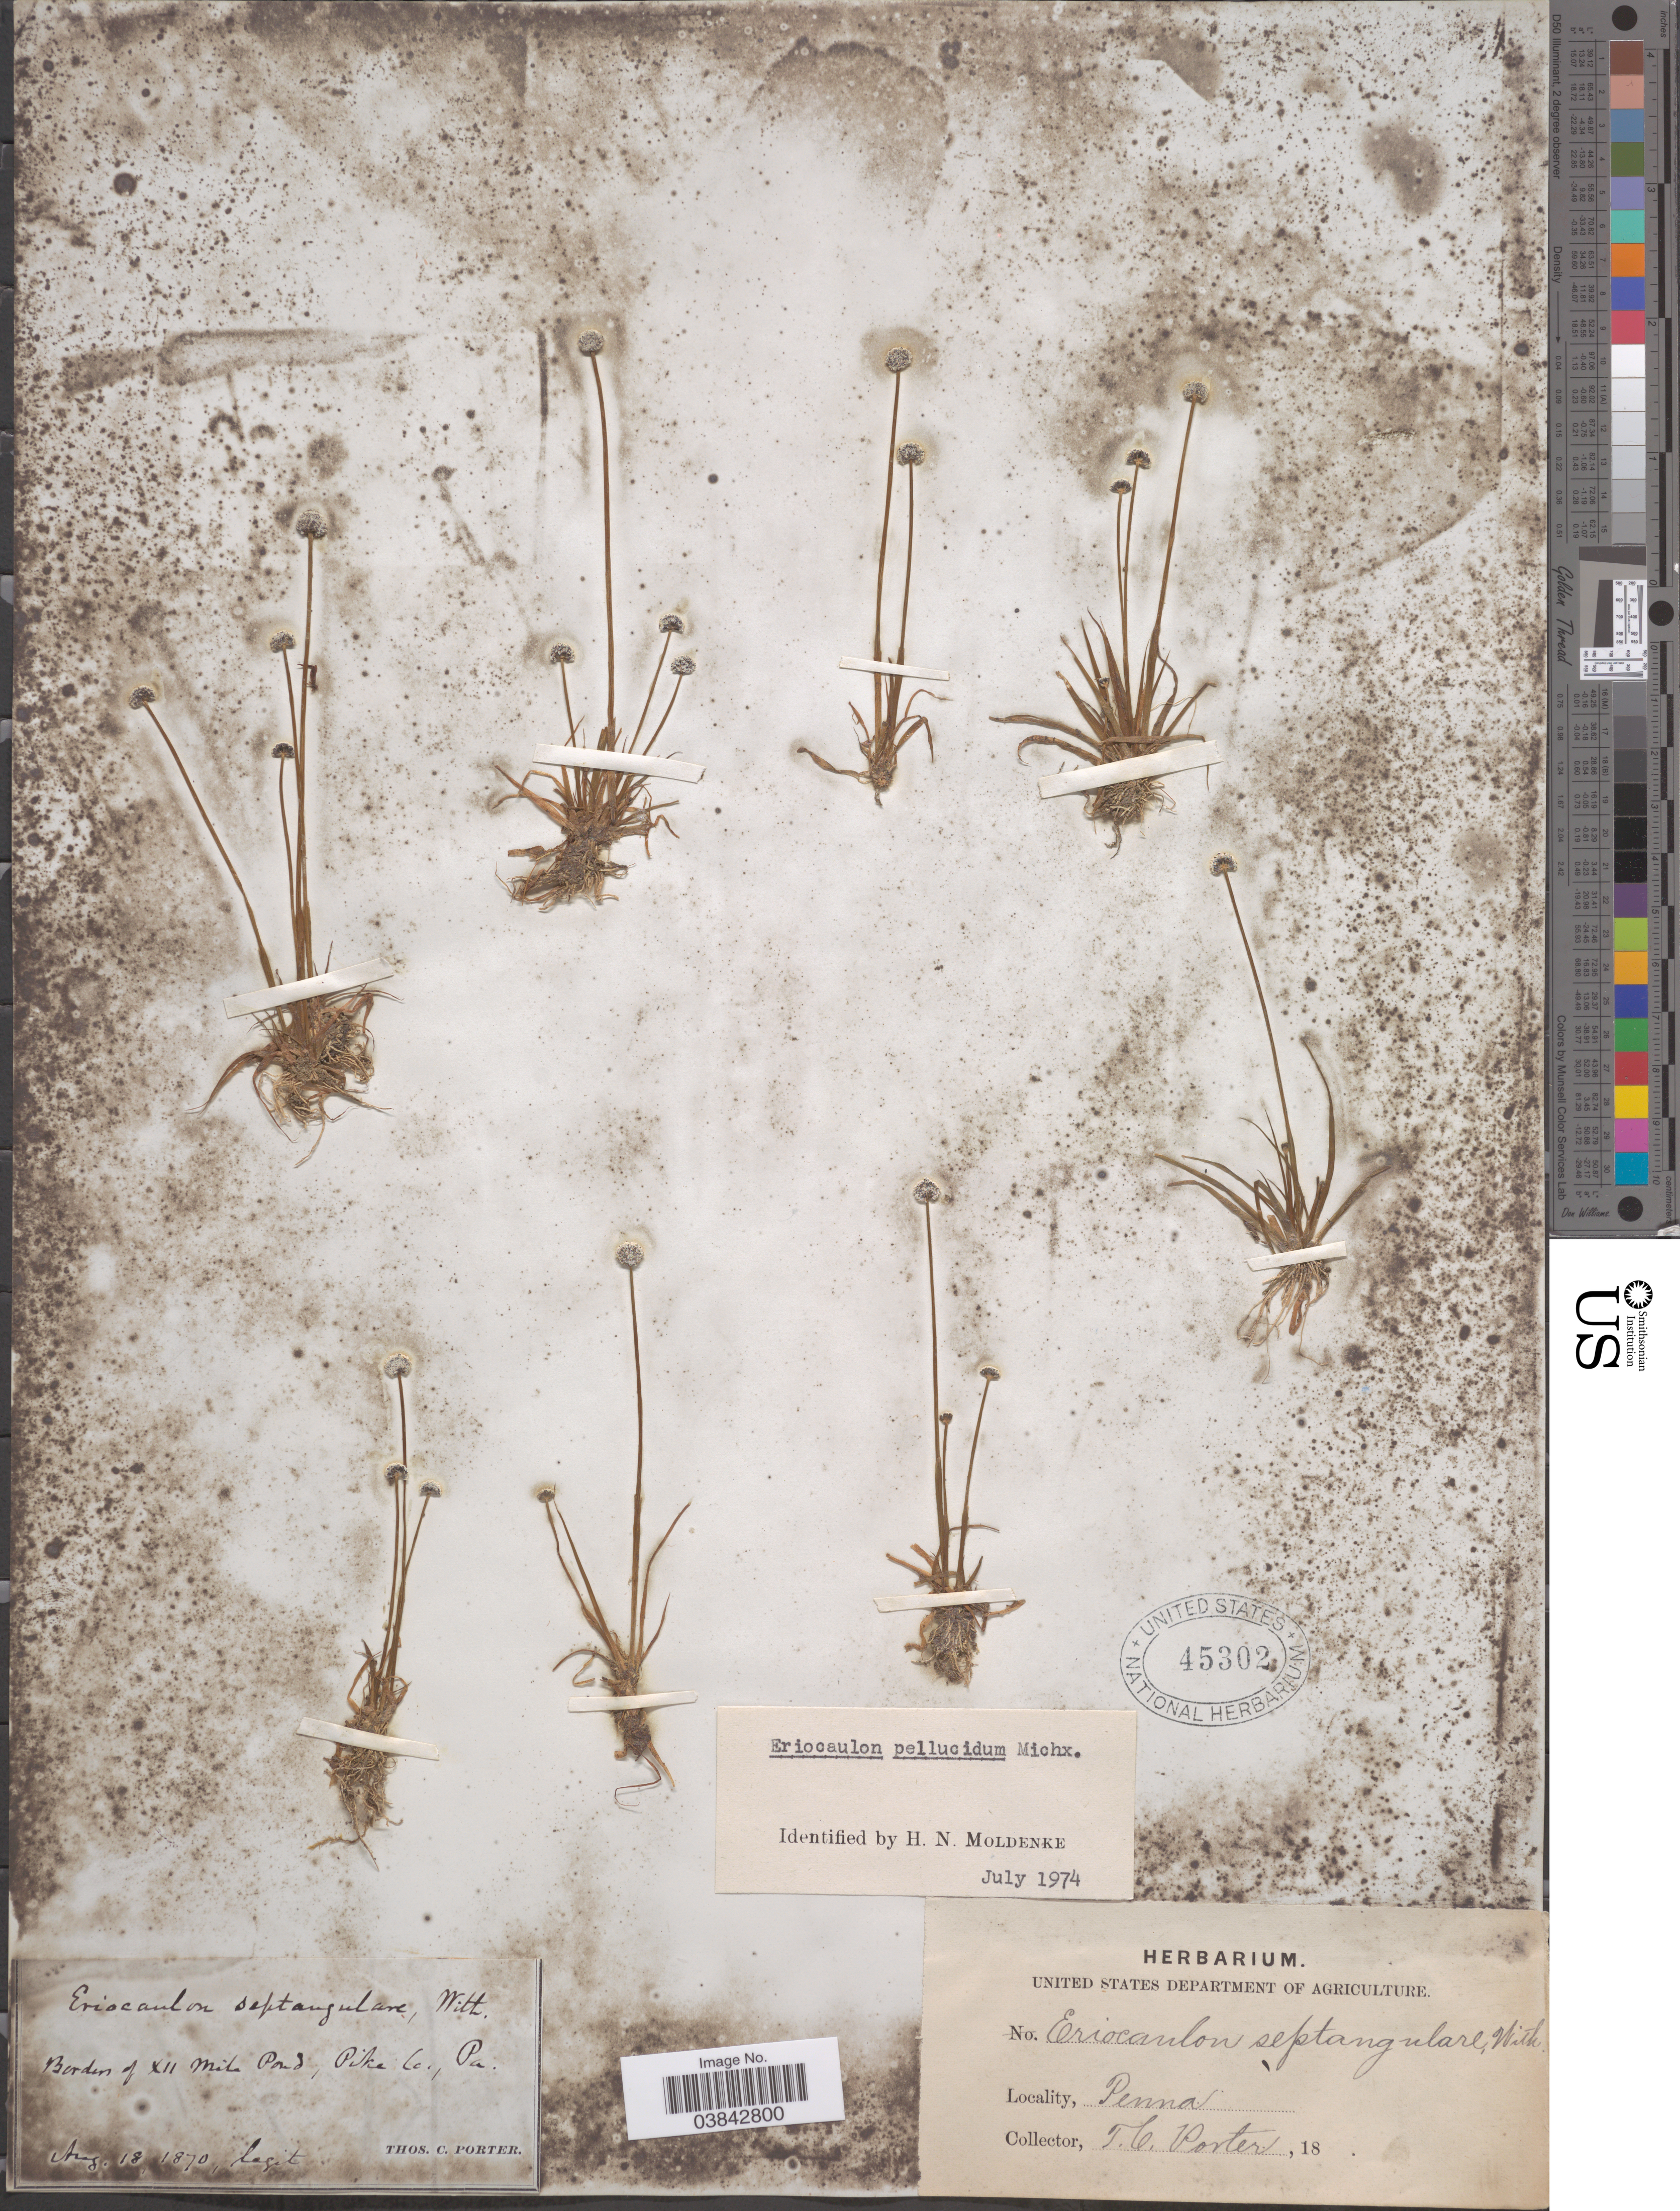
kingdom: Plantae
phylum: Tracheophyta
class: Liliopsida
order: Poales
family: Eriocaulaceae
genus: Eriocaulon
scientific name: Eriocaulon aquaticum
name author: (Hill) Druce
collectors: T. Porter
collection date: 1870-08-18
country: United States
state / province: Pennsylvania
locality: Borders of XII Mile Pond, Pike Co.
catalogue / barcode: US 45302